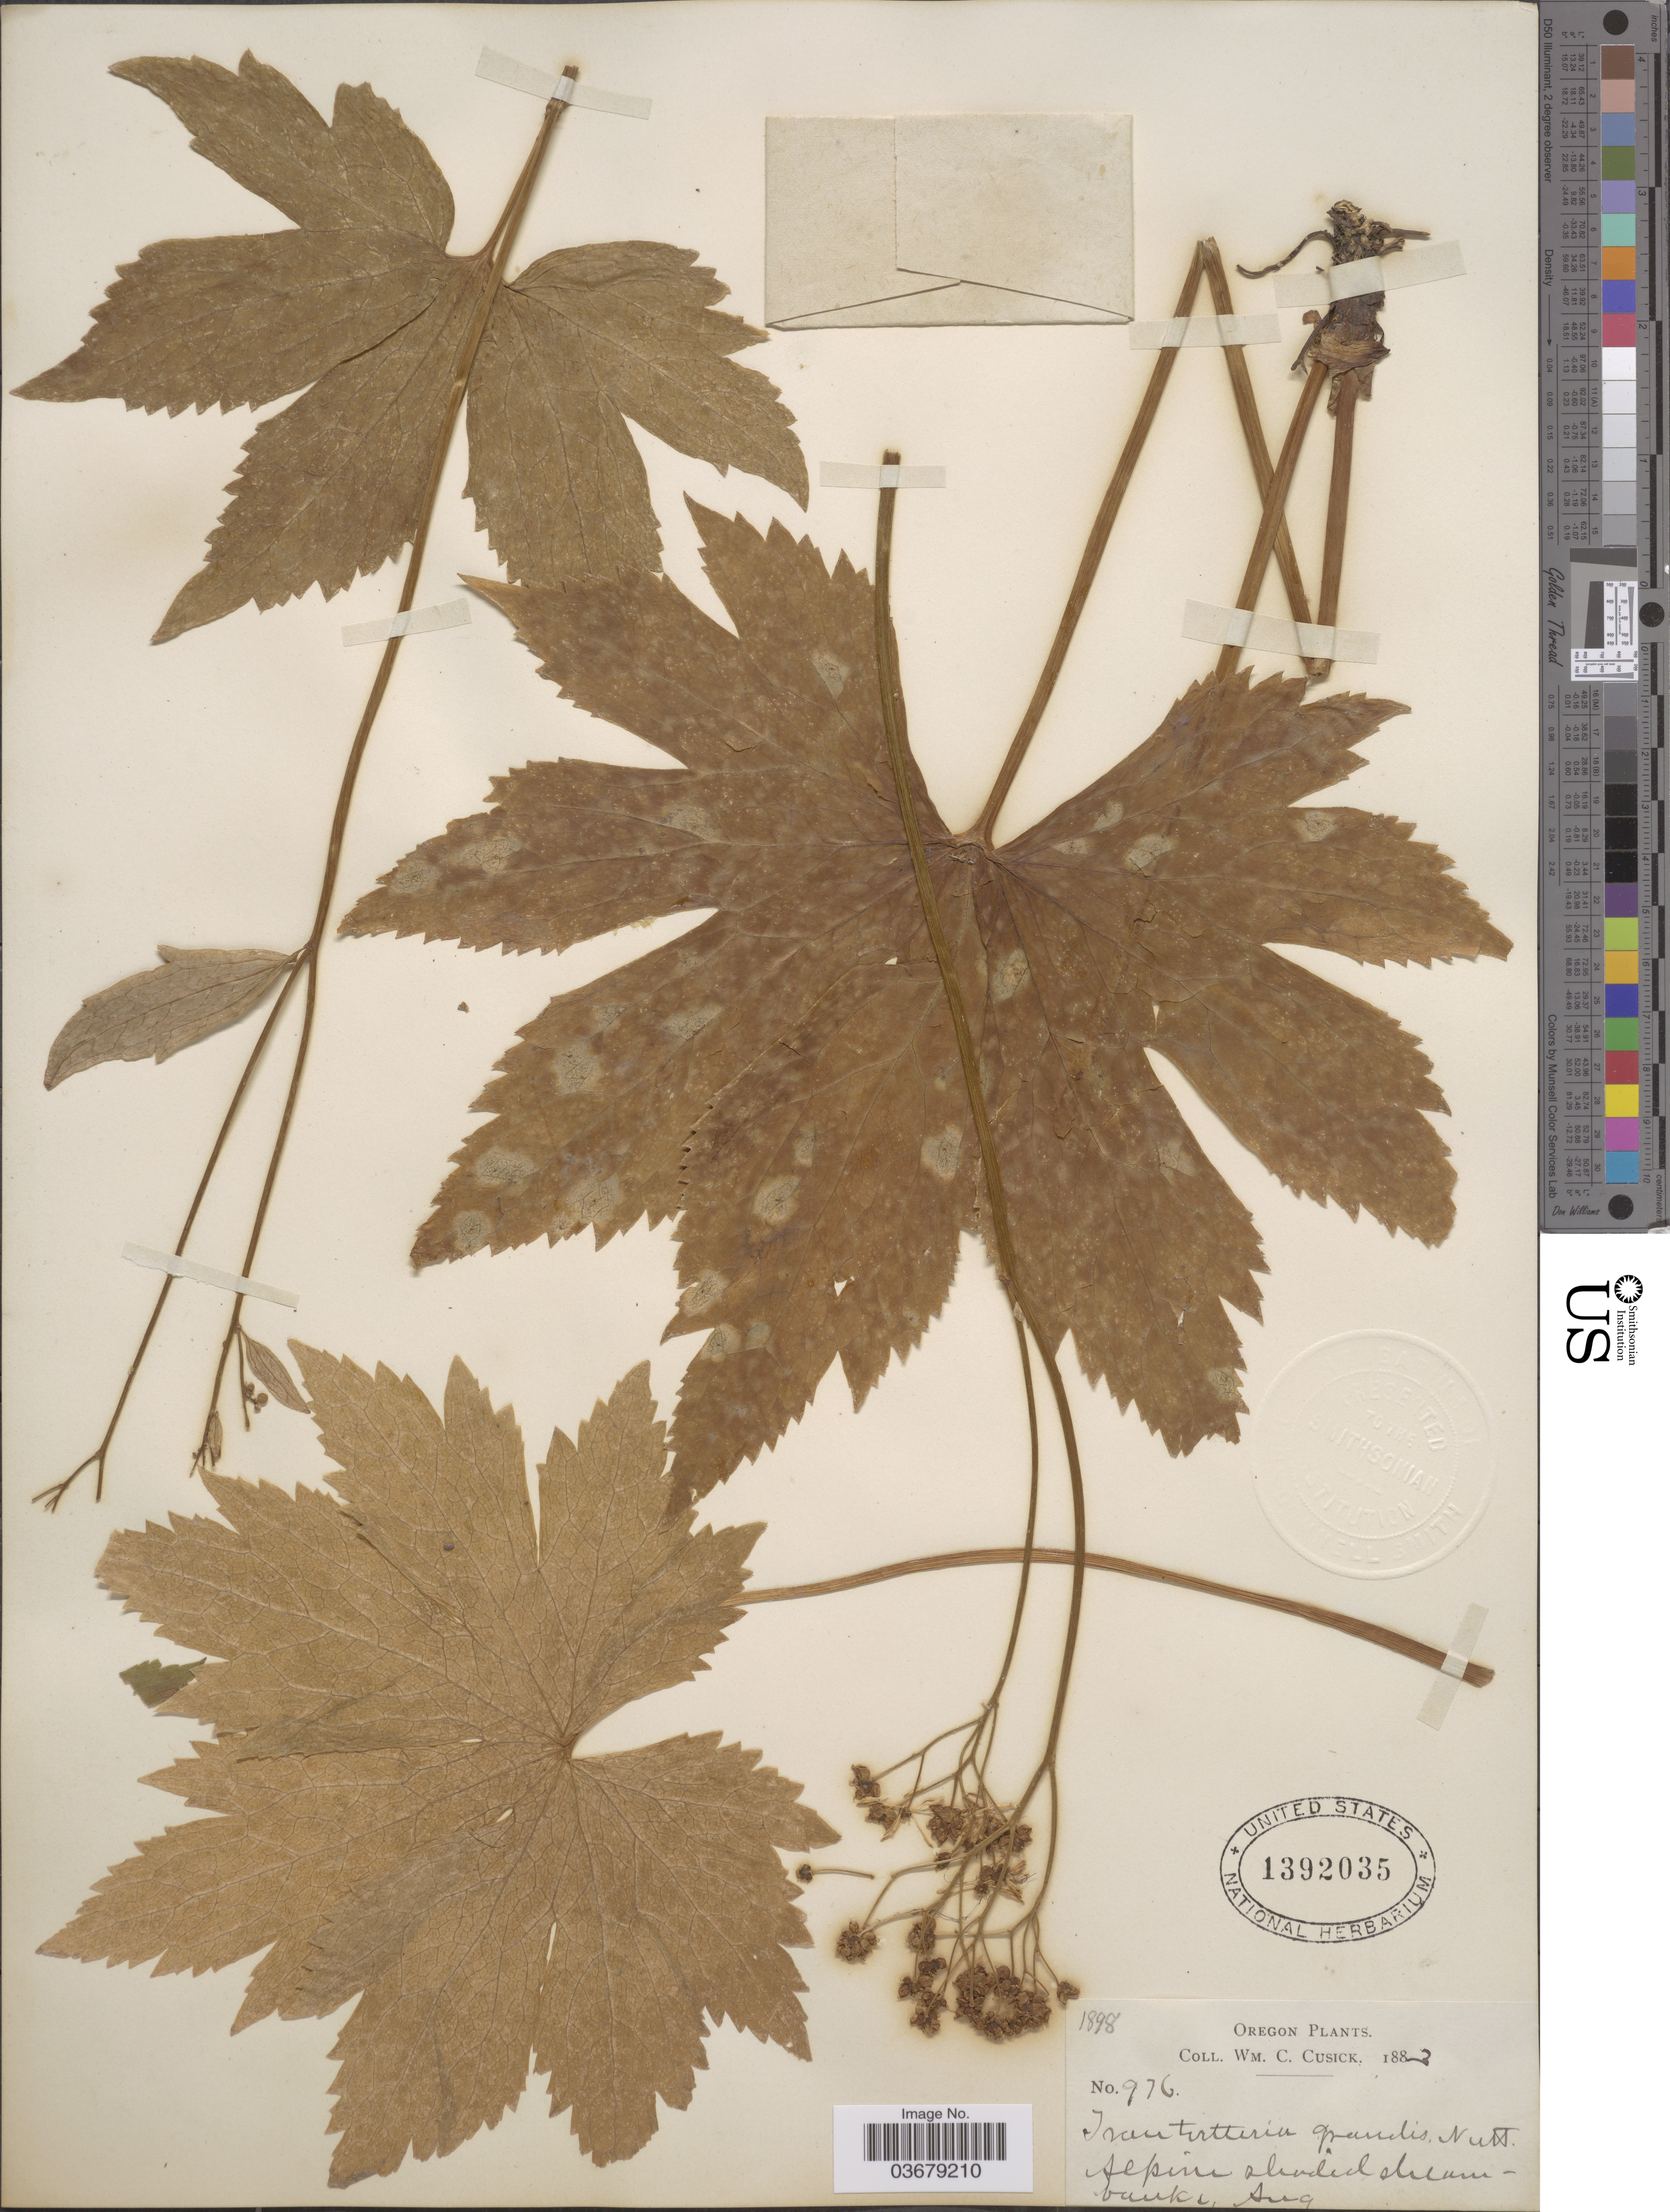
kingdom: Plantae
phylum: Tracheophyta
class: Magnoliopsida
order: Ranunculales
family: Ranunculaceae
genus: Trautvetteria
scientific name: Trautvetteria caroliniensis var. grandis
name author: (Water) Vail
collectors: W. C. Cusick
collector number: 976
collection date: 1883-08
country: United States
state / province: Oregon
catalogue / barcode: US 1392035